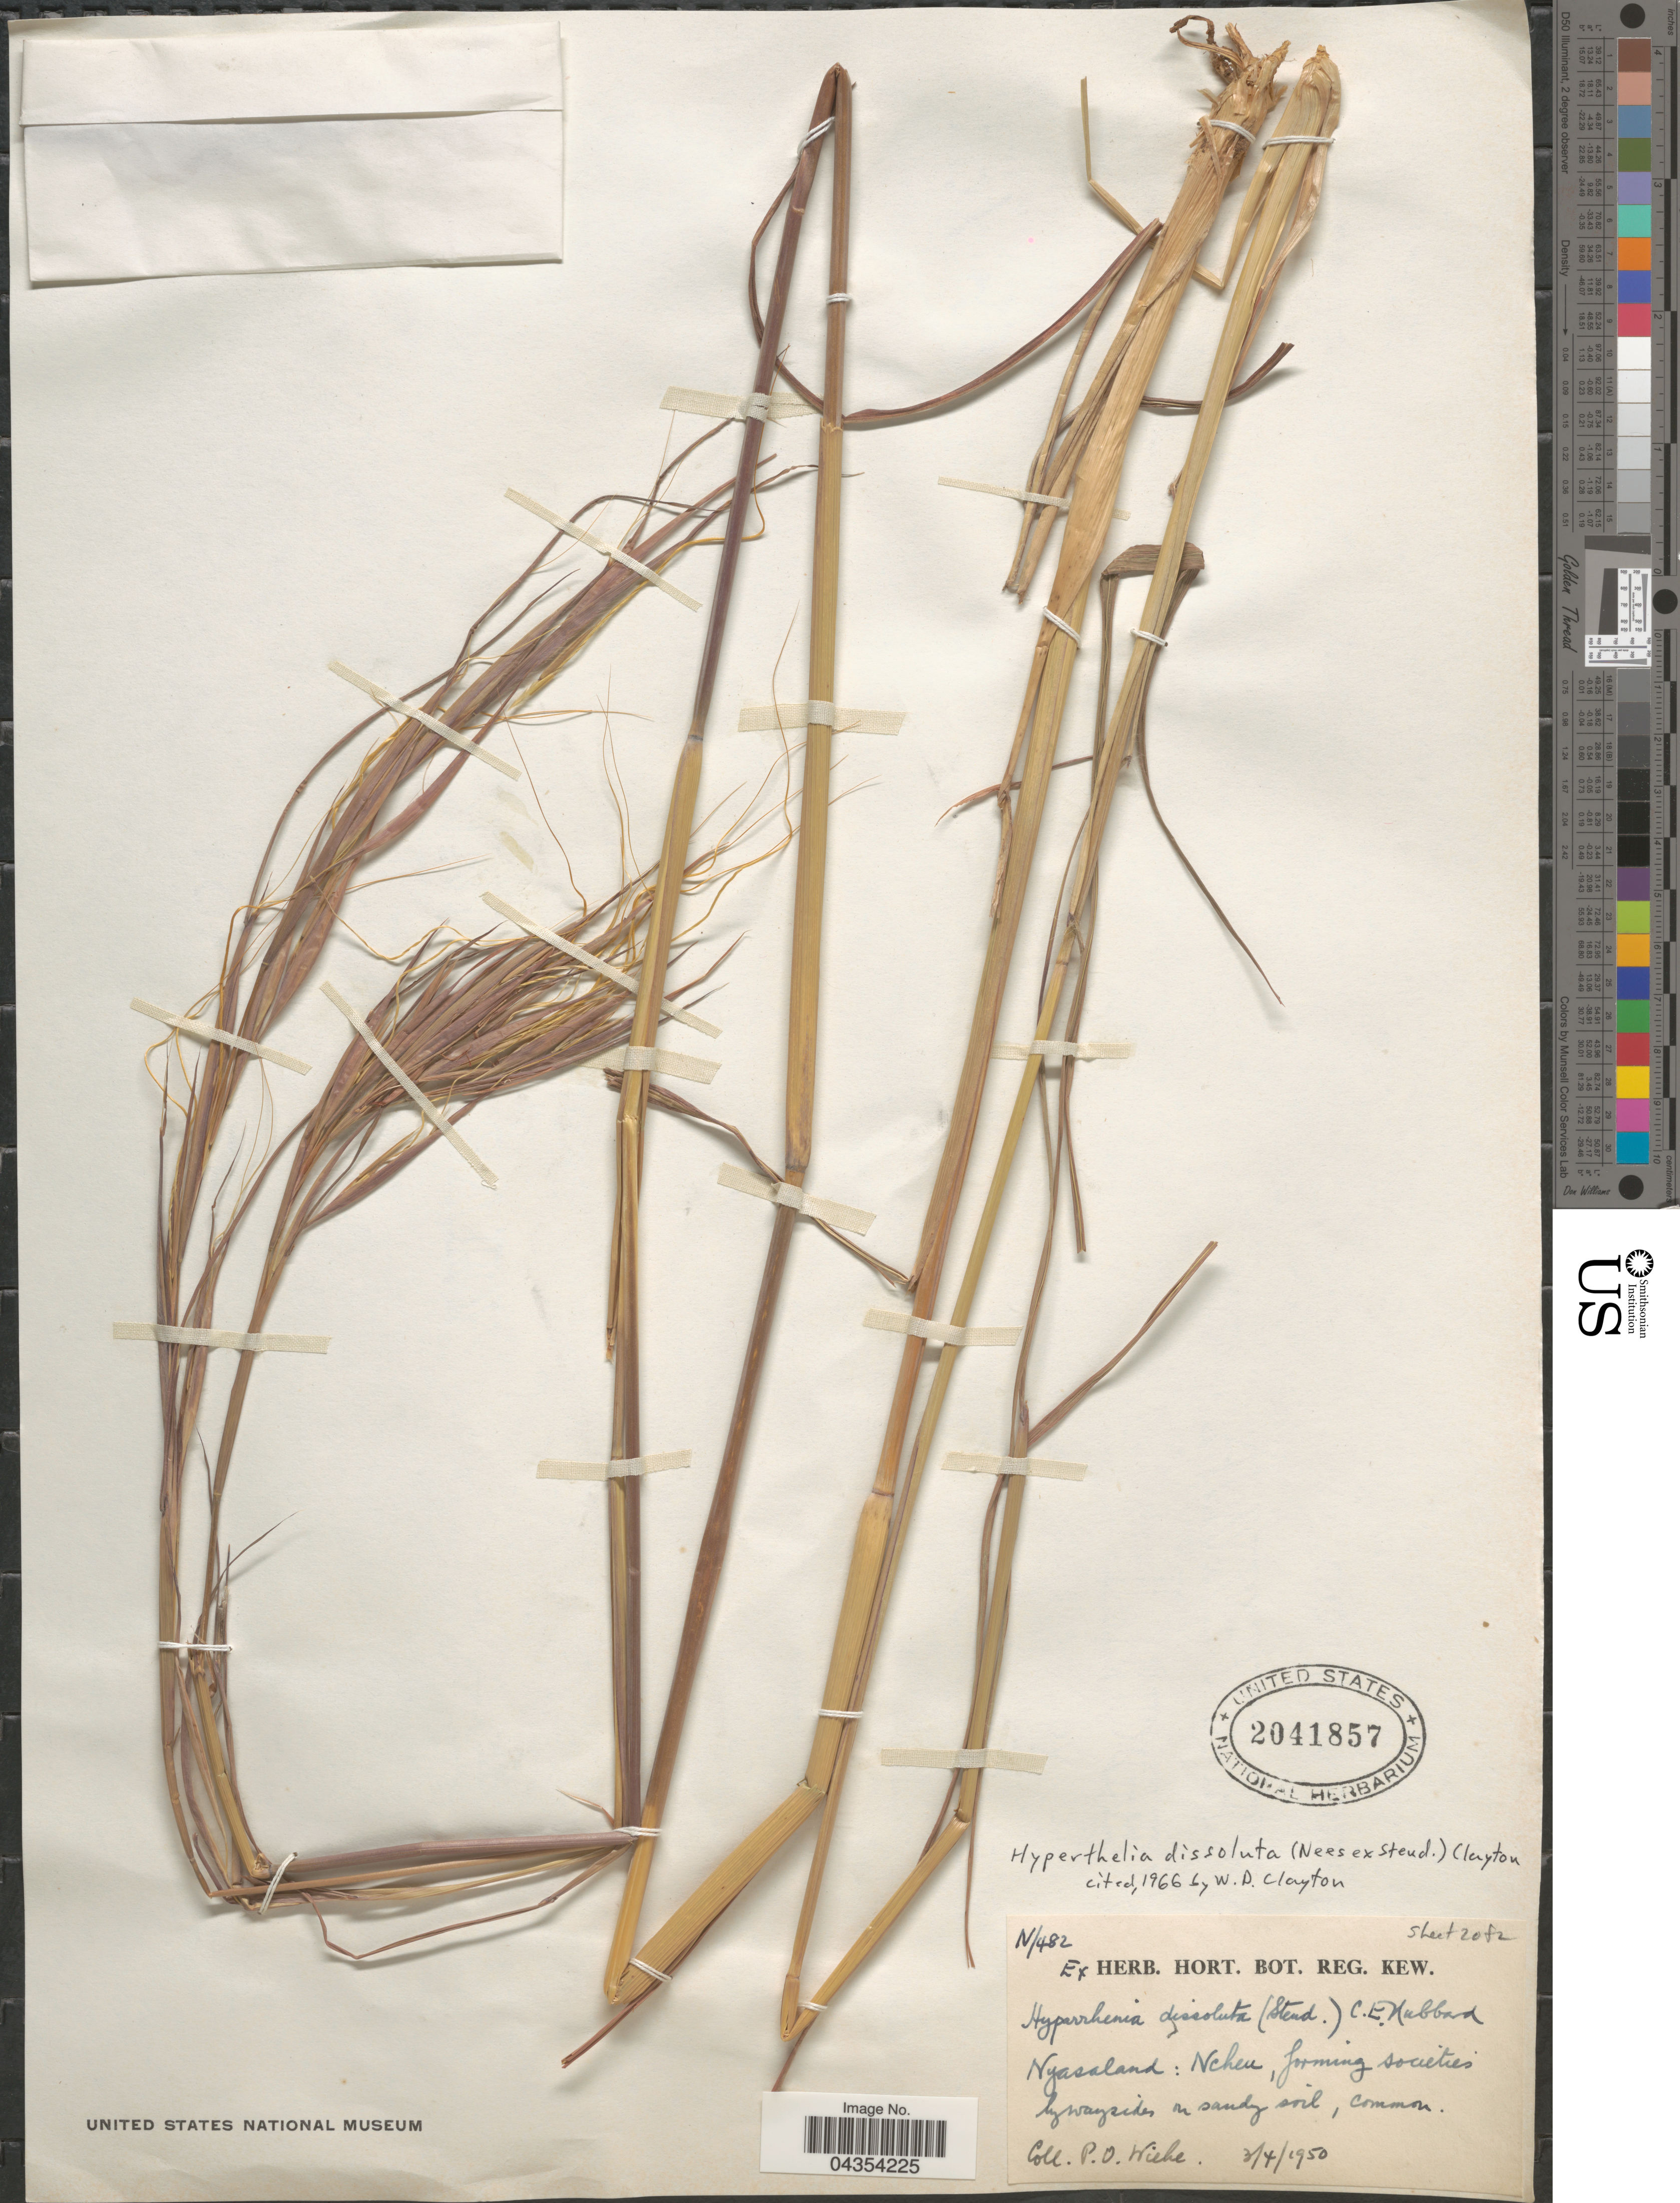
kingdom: Plantae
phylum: Tracheophyta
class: Liliopsida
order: Poales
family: Poaceae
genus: Hyperthelia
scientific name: Hyperthelia dissoluta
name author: (Nees ex Steud.) Clayton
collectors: P. Wiehe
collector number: N/482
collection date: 1950-04-03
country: Malawi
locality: Nyasaland : Ncheu, forming societies.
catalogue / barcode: US 2041857